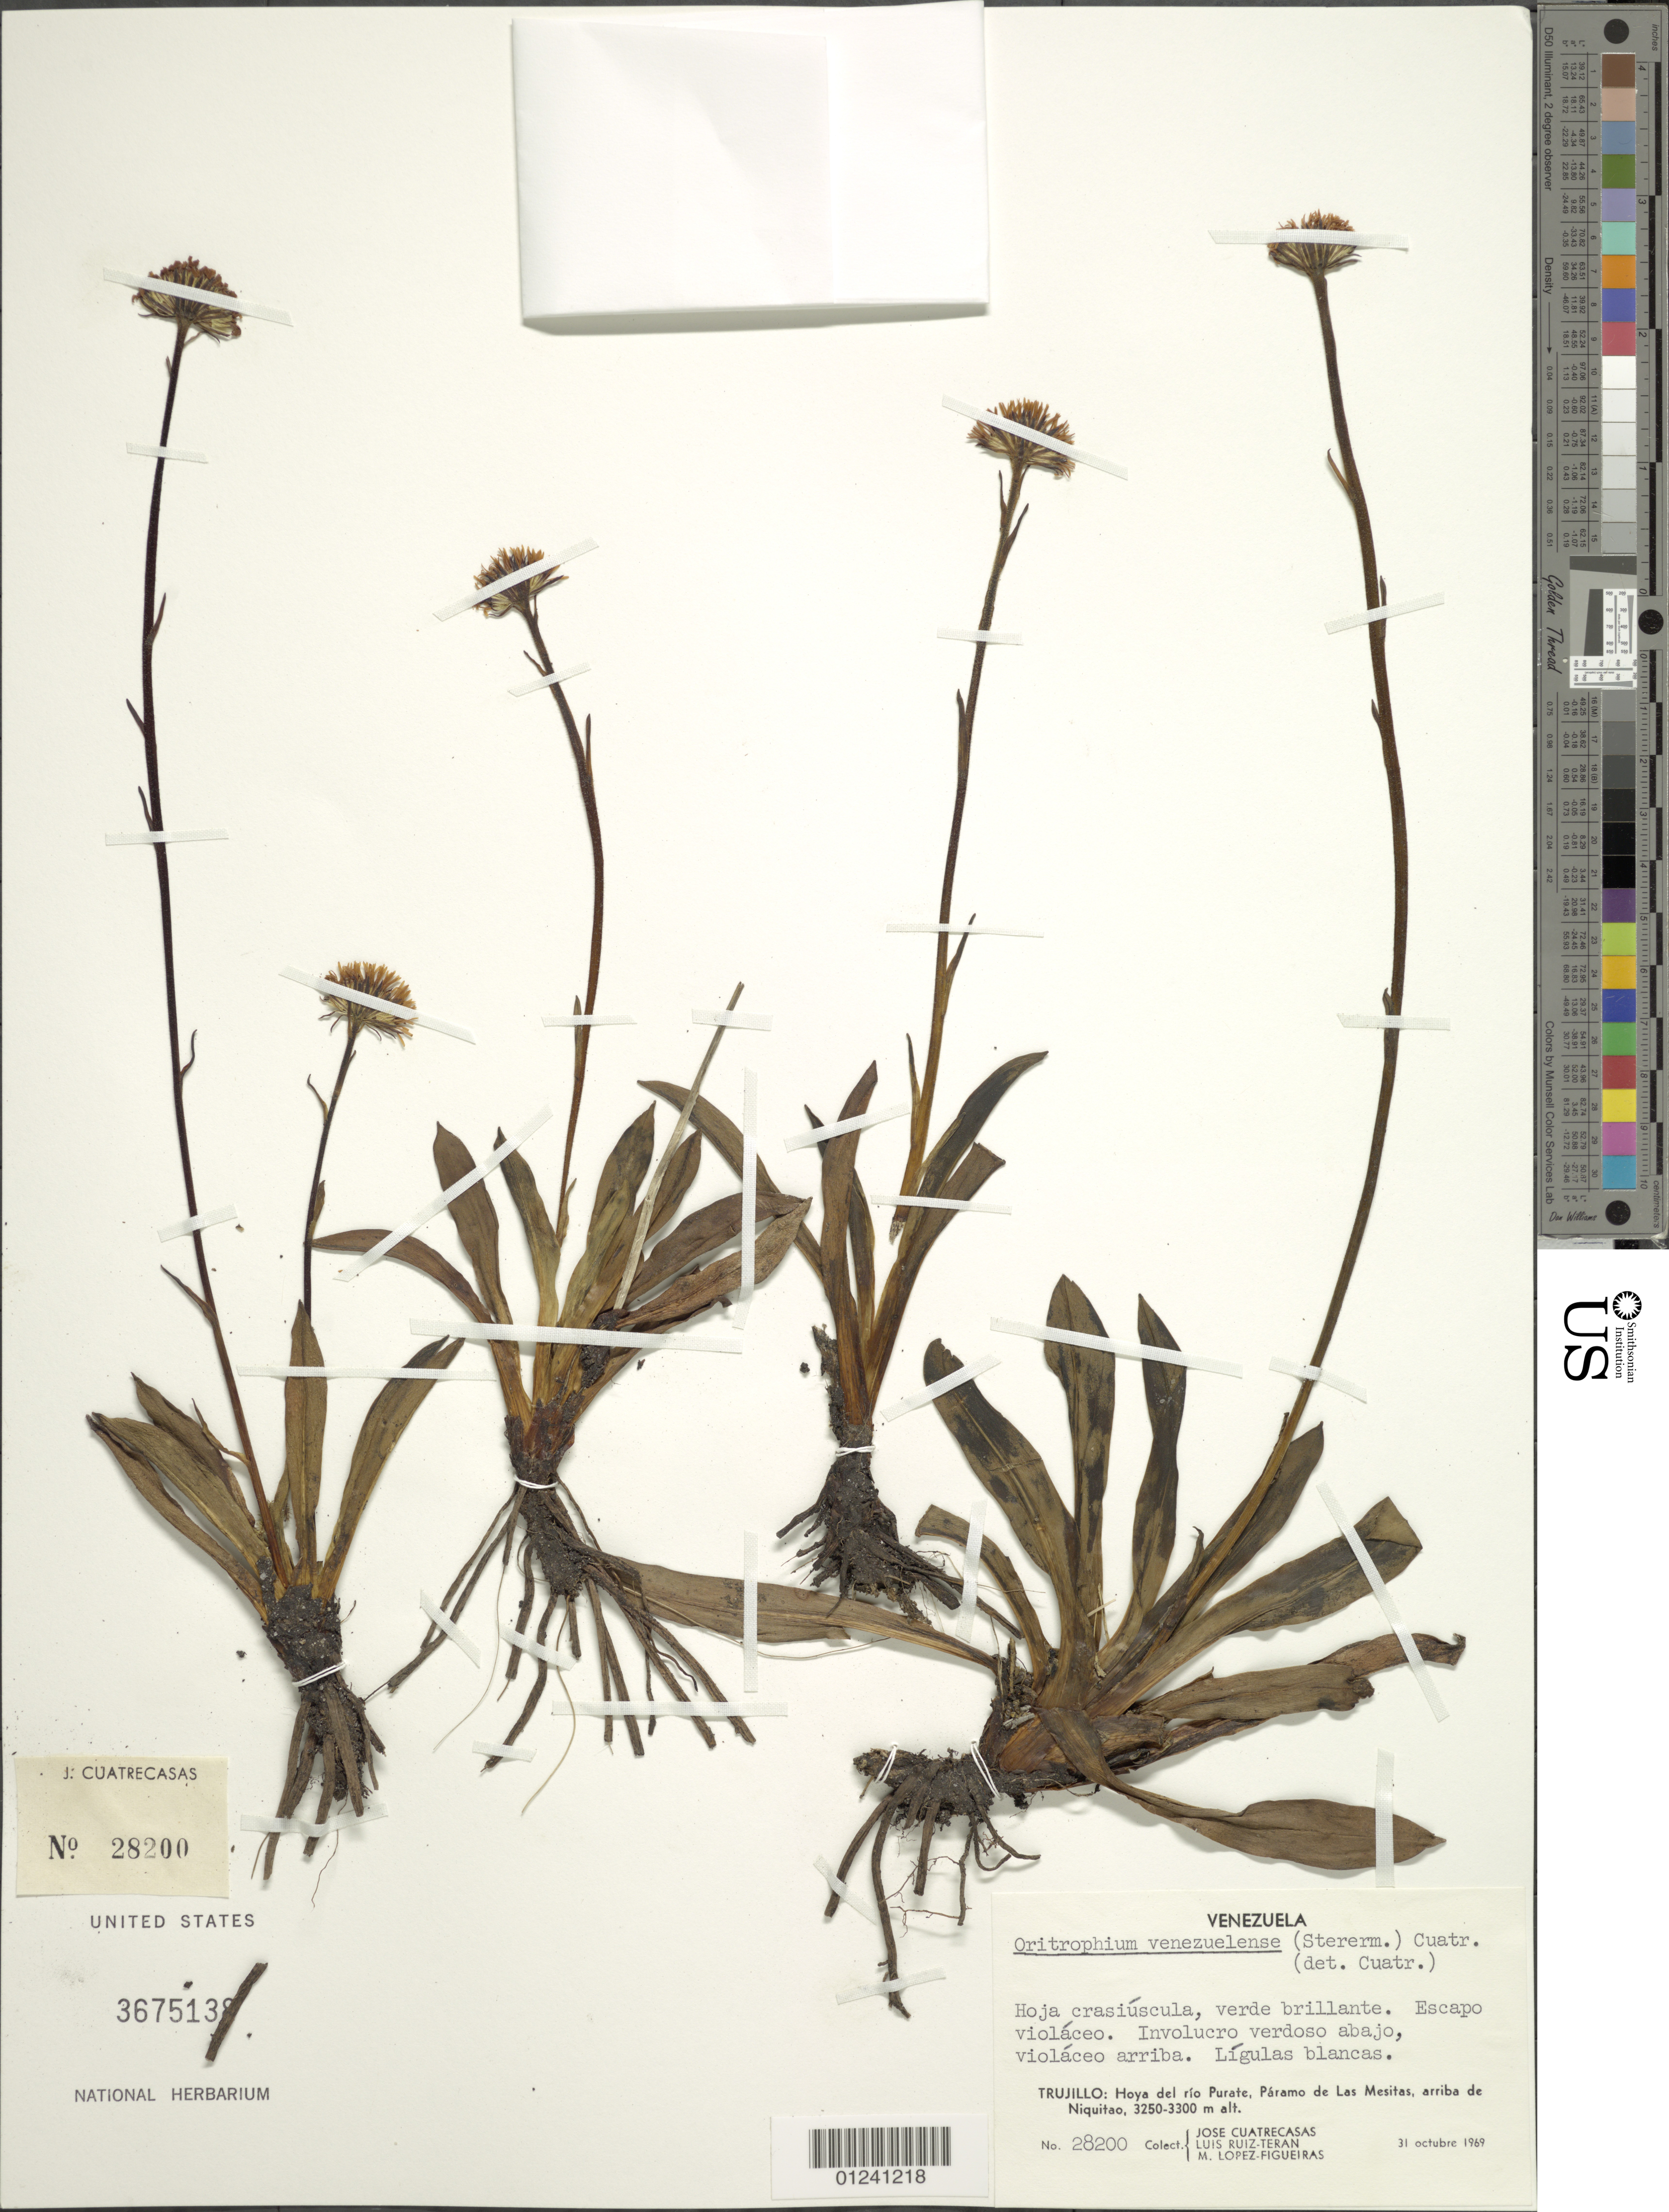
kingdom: Plantae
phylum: Tracheophyta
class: Magnoliopsida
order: Asterales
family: Asteraceae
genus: Oritrophium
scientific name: Oritrophium venezuelense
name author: (Steyerm.) Cuatrec.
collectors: J. Cuatrecasas, L. E. Ruíz-Terán & M. López Figueiras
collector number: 28200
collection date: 1969-10-31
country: Venezuela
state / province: Trujillo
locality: Hoya del rio Purate, Paramo de Las Mesitas, arriba de Niquitao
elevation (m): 3250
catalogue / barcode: US 3675138